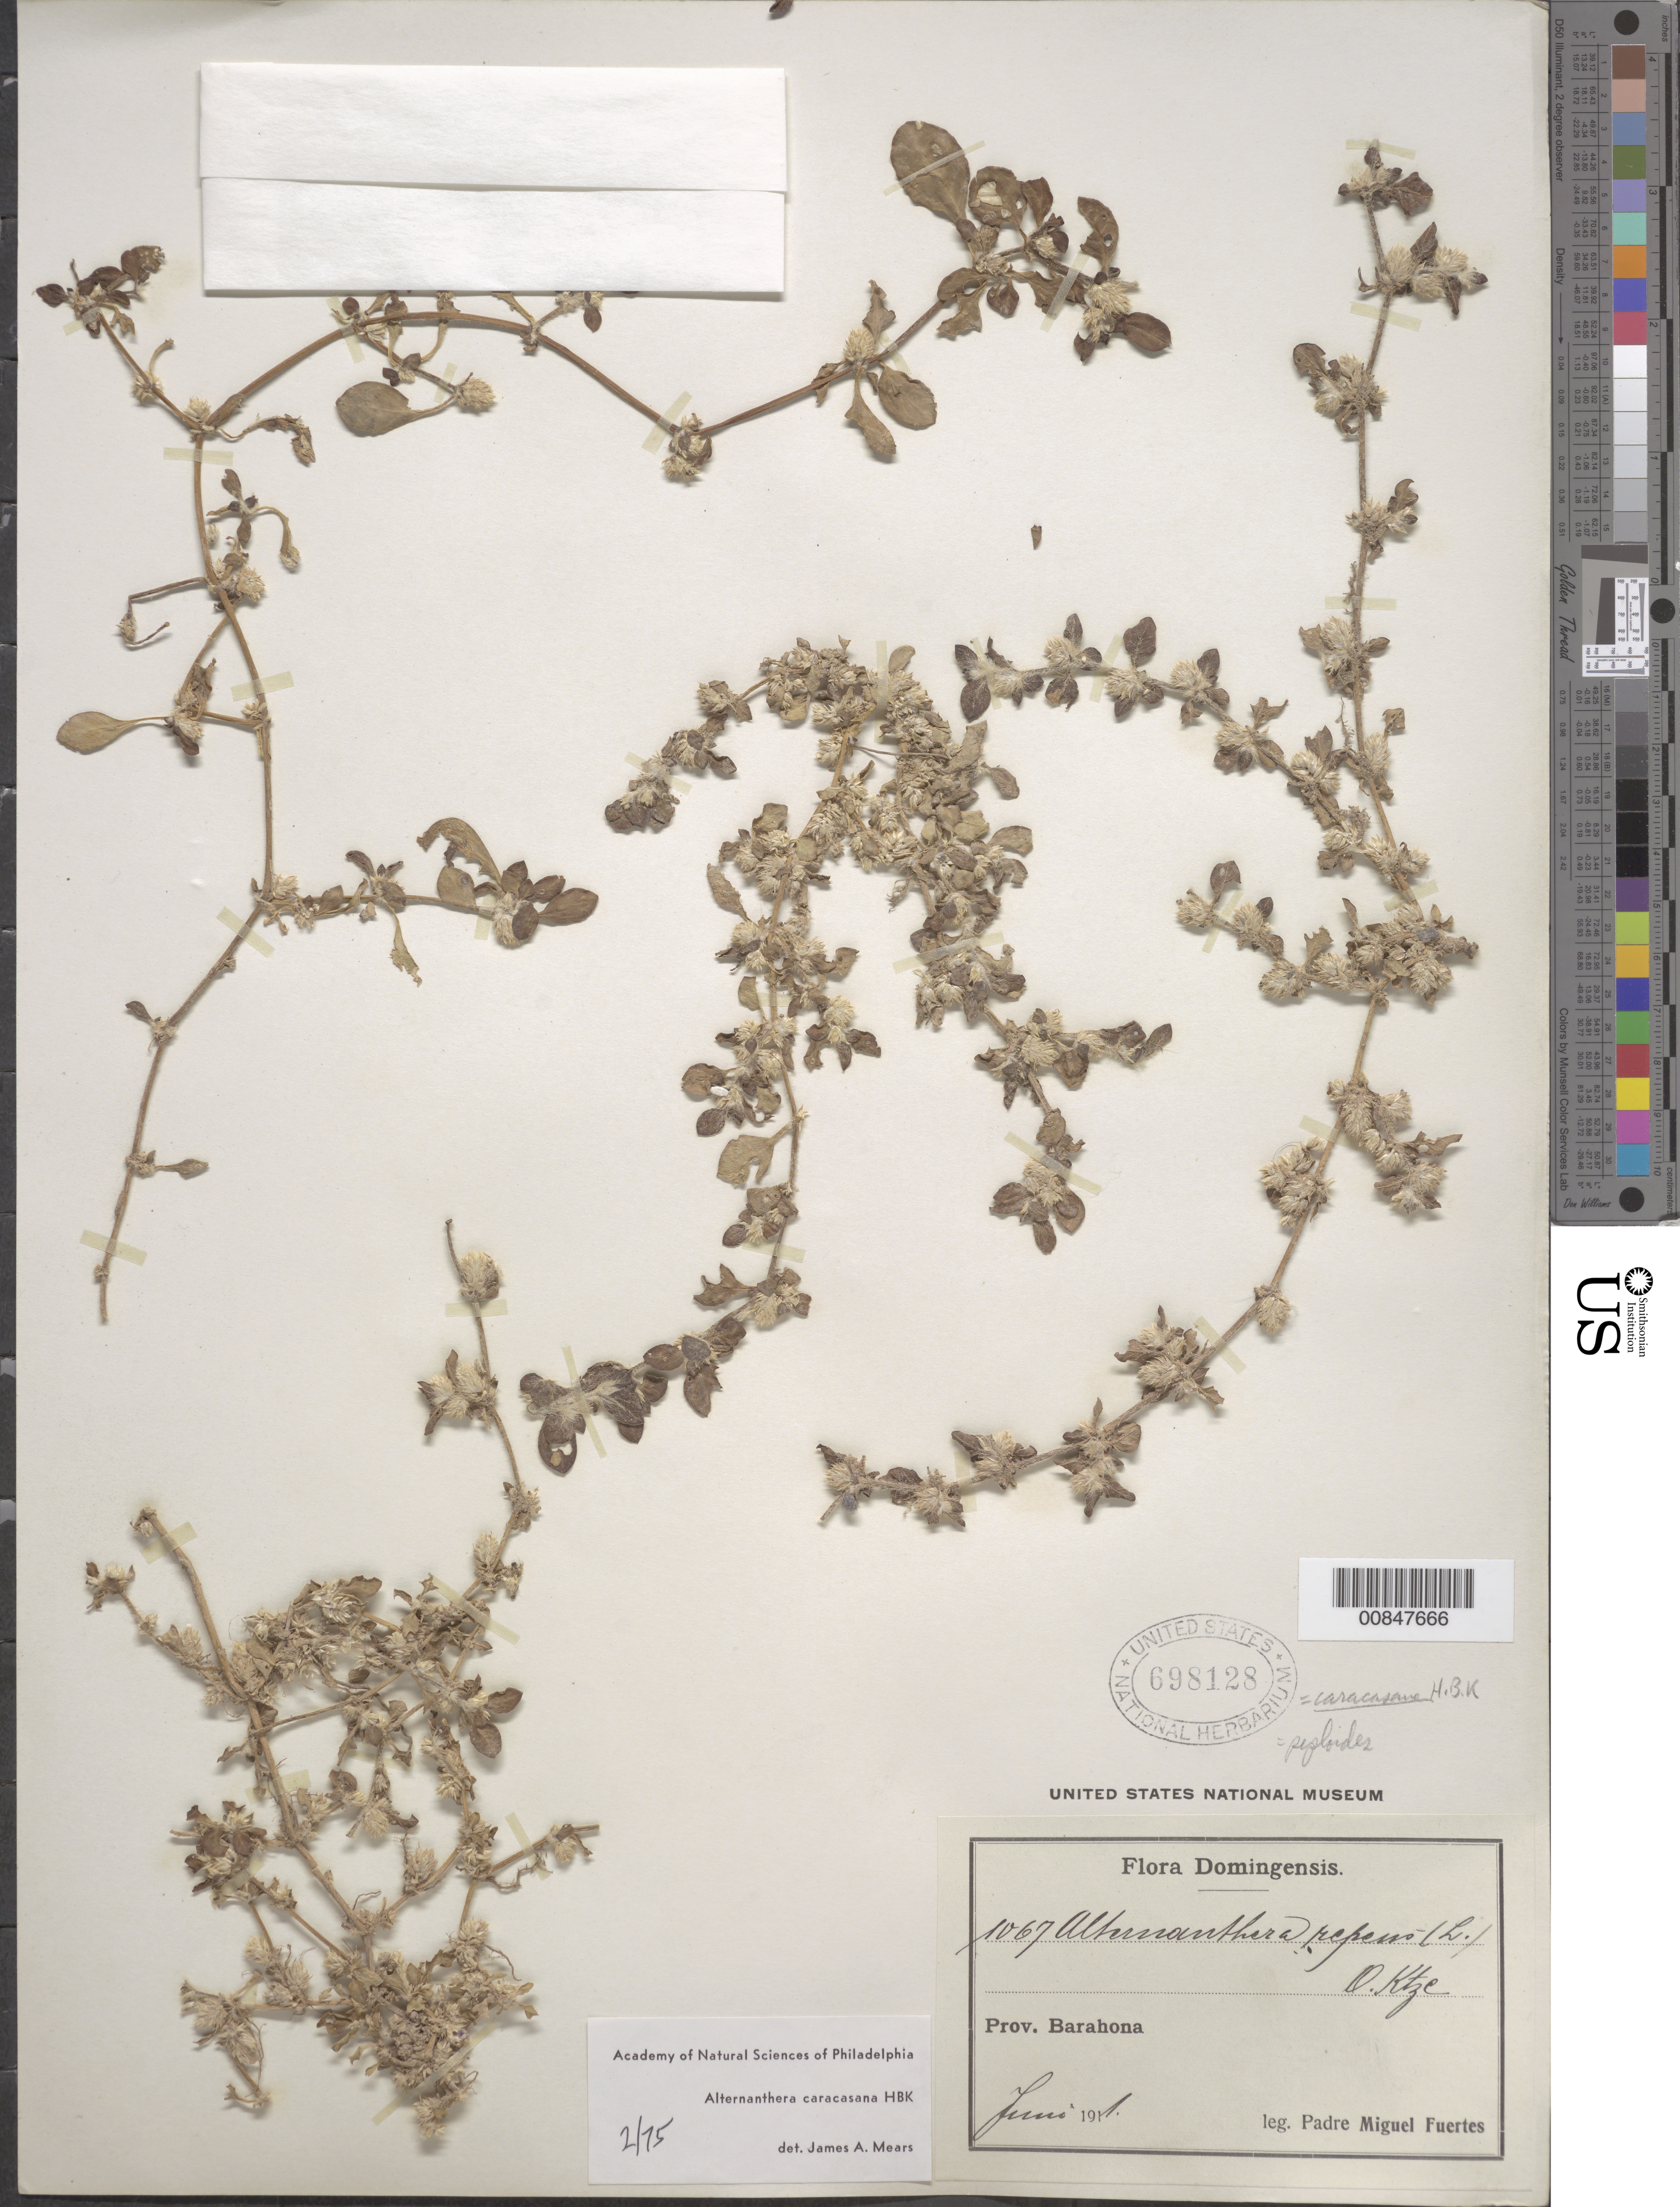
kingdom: Plantae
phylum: Tracheophyta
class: Magnoliopsida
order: Caryophyllales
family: Amaranthaceae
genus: Alternanthera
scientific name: Alternanthera caracasana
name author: Kunth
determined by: Mears, J. A., (PH), Academy of Natural Sciences of Philadelphia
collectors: M. D. Fuertes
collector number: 1067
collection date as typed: Jun 1911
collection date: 1911-06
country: Dominican Republic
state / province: Barahona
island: Hispaniola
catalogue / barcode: US 698128